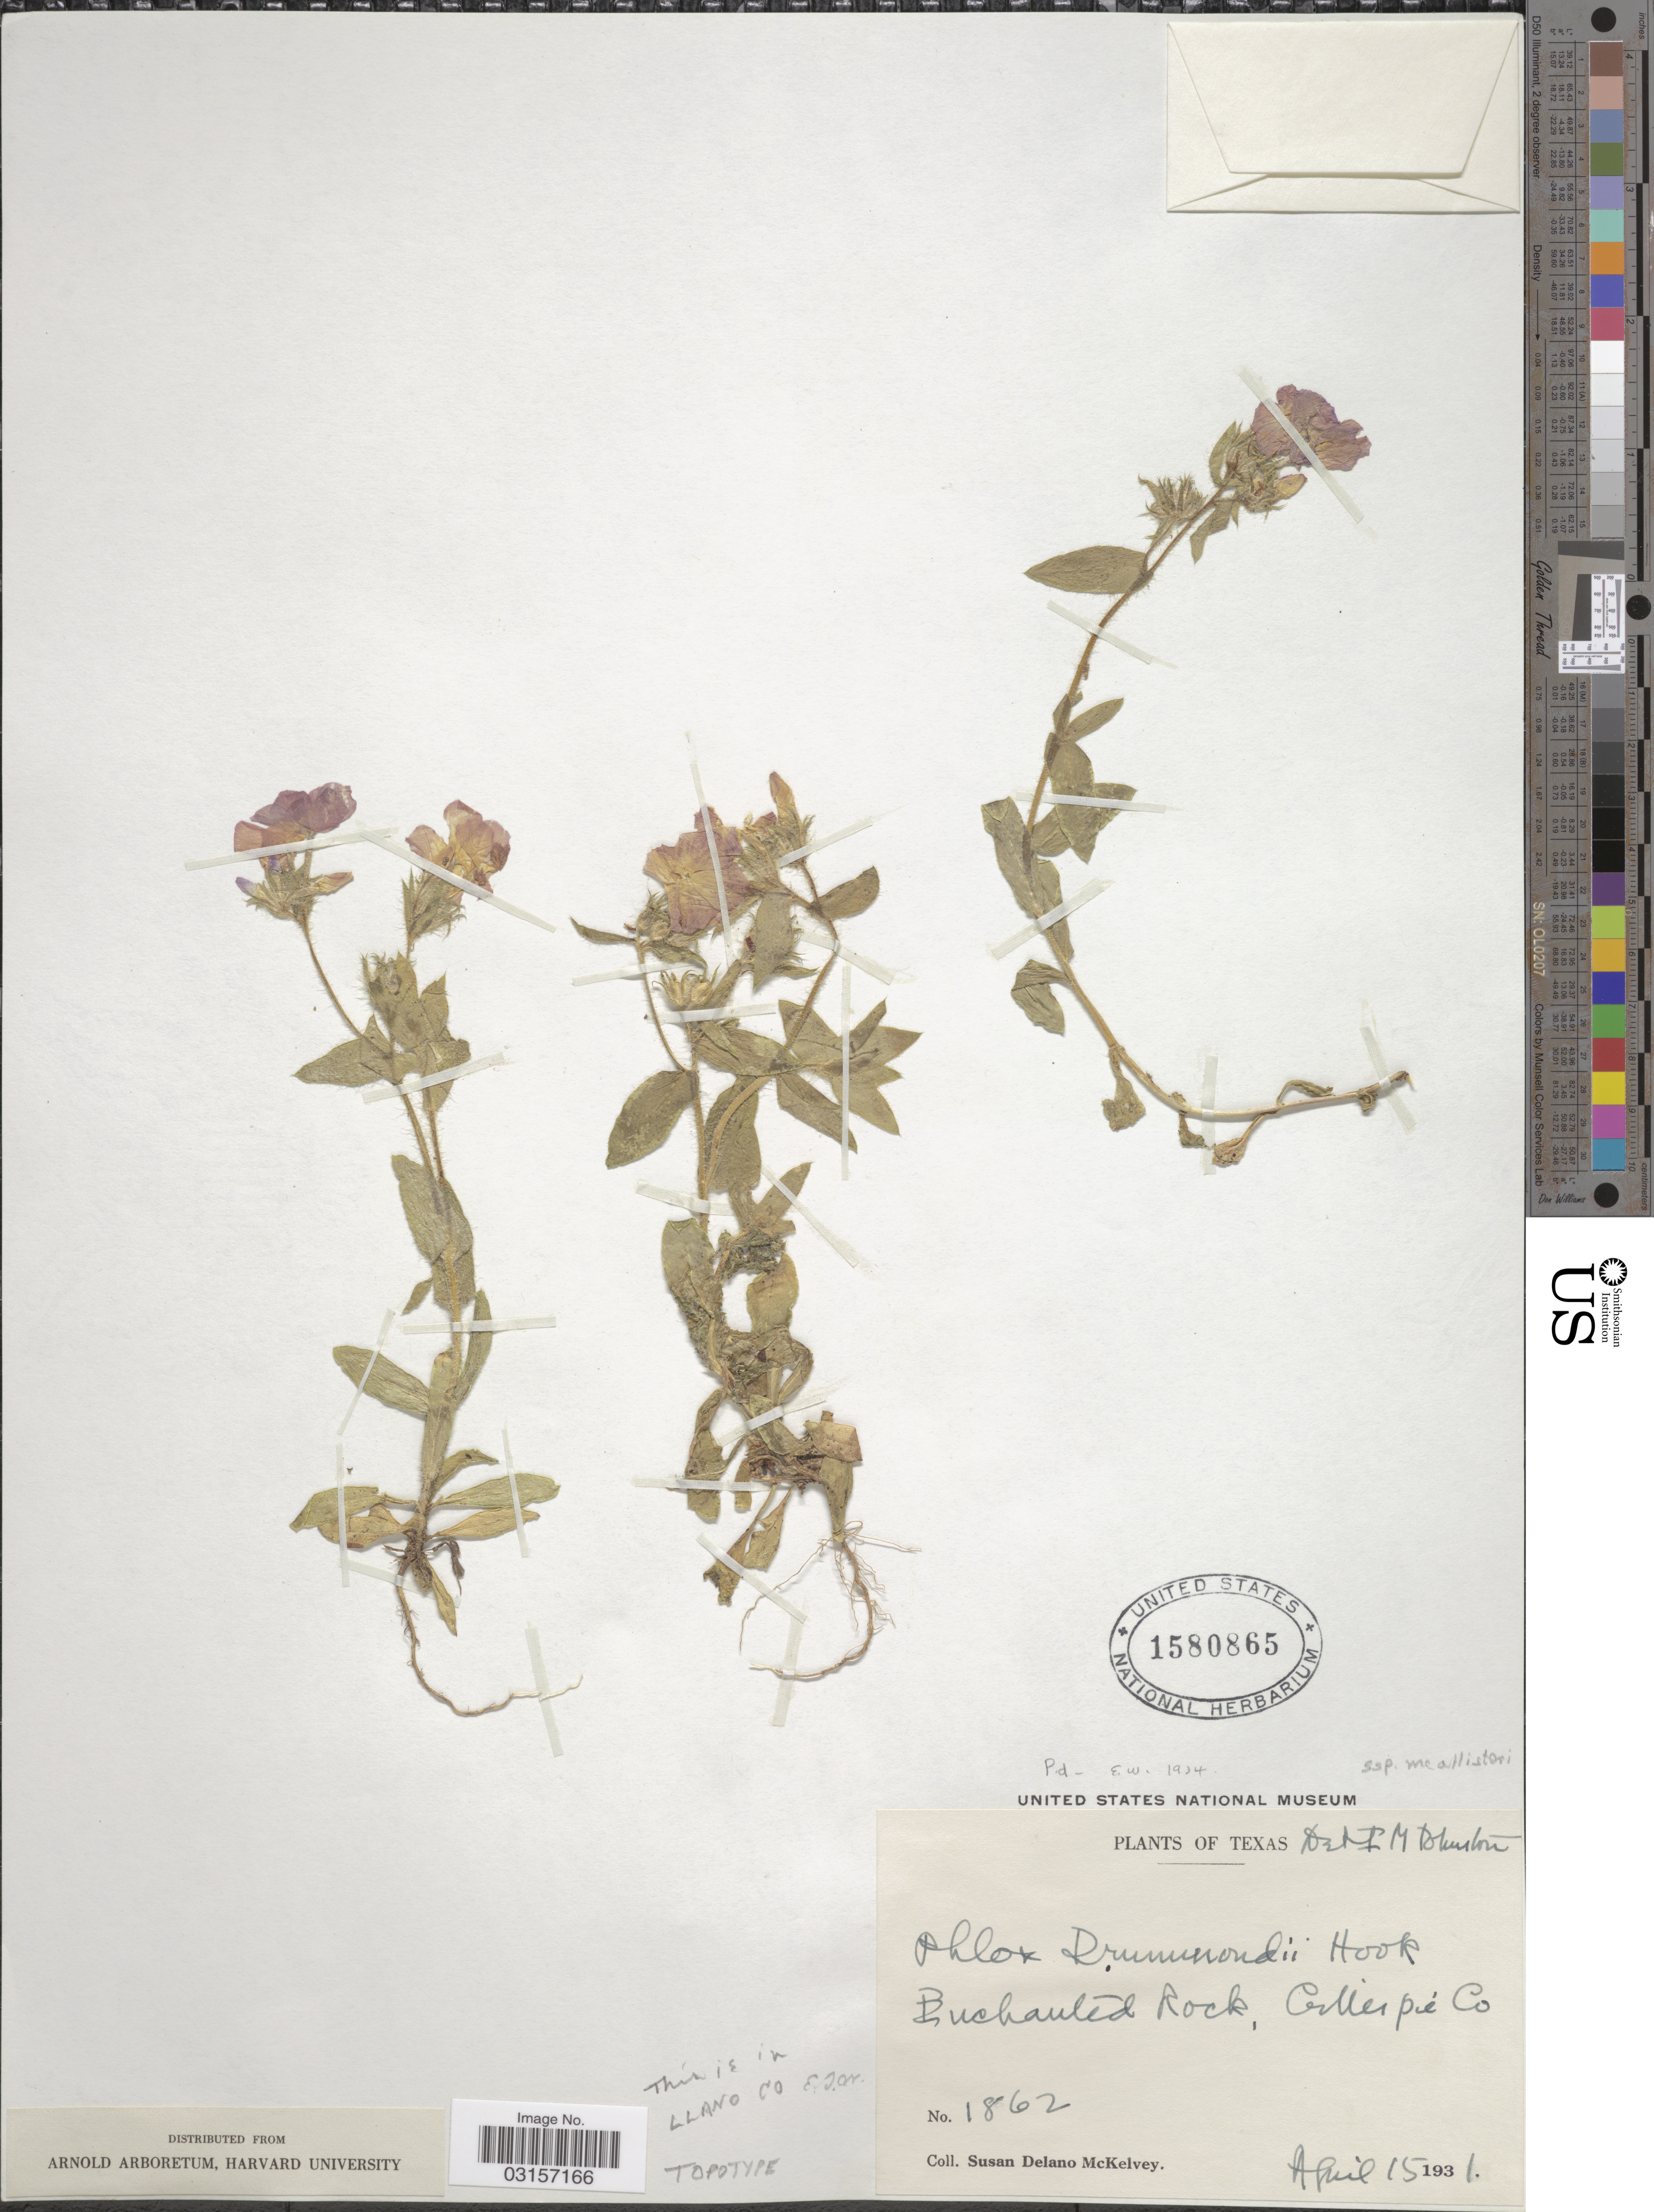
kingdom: Plantae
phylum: Tracheophyta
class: Magnoliopsida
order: Ericales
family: Polemoniaceae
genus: Phlox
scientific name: Phlox drummondii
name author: Hook.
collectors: S. A. McKelvey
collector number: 1862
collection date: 1931-04-15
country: United States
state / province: Texas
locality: Texas, Buchanted Rock, Gillespie Co., Llano Co.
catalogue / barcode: US 1580865